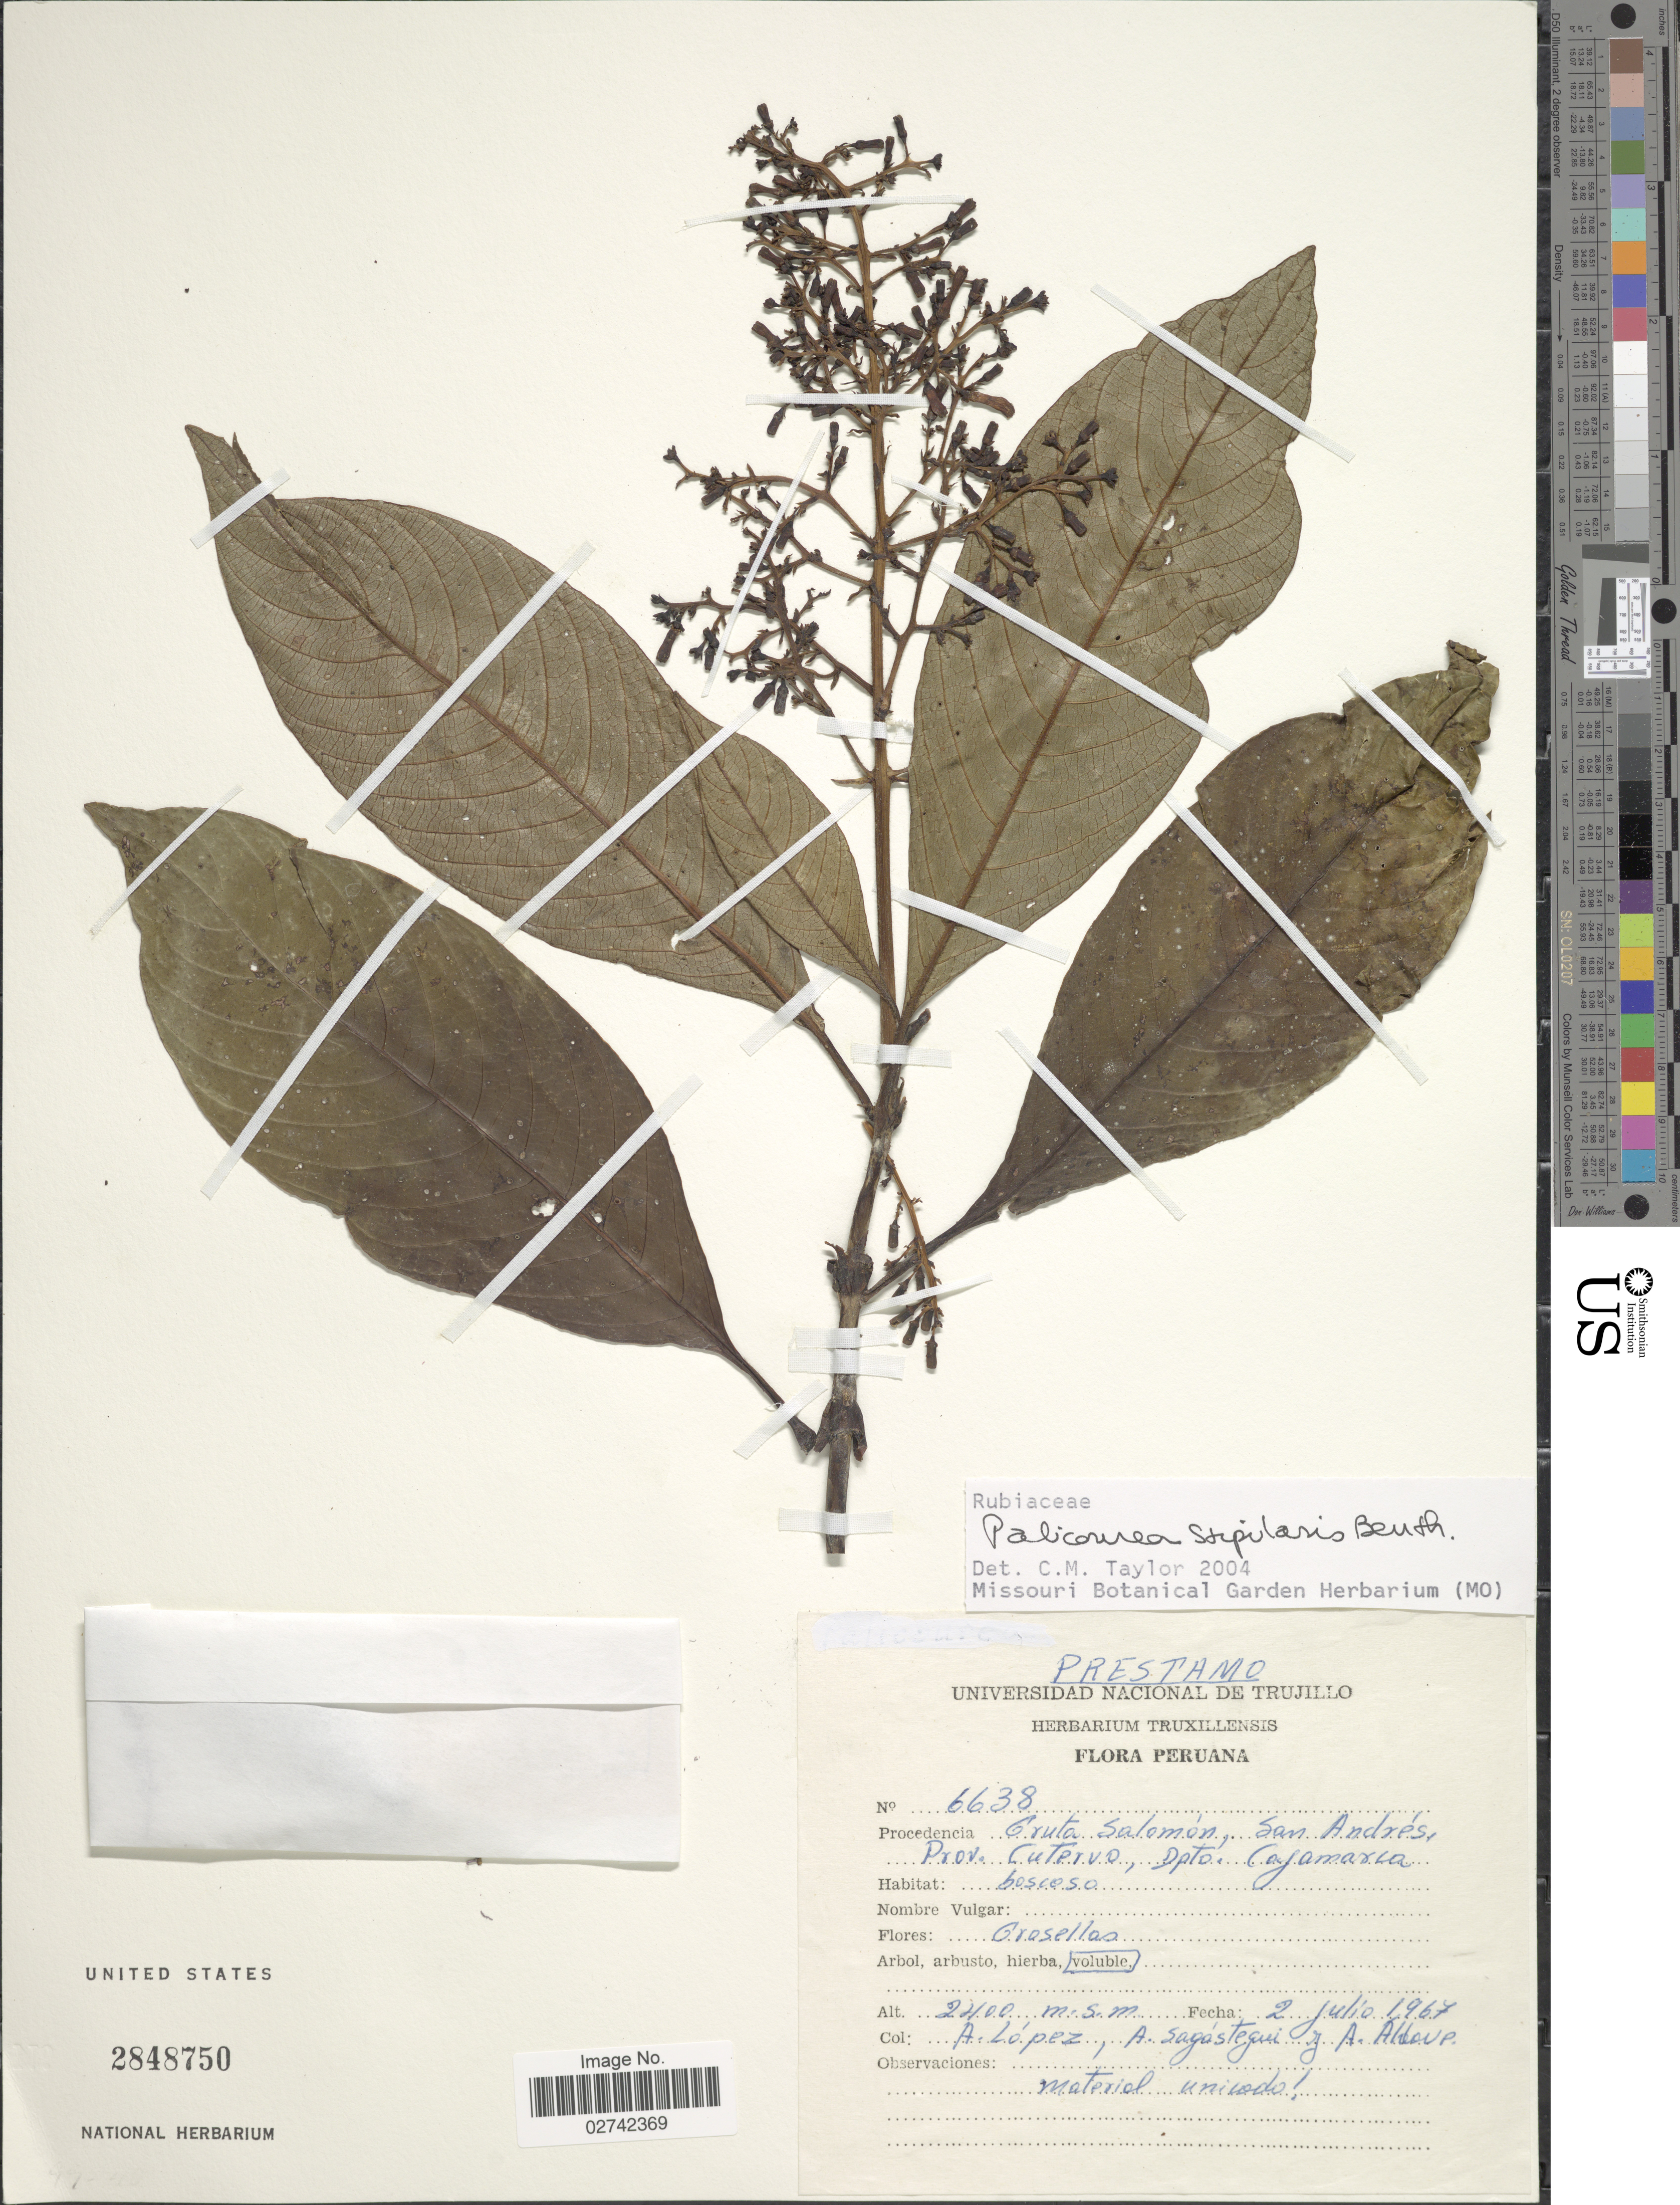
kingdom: Plantae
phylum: Tracheophyta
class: Magnoliopsida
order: Gentianales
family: Rubiaceae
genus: Palicourea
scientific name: Palicourea stipularis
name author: Benth.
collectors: A. López, A. Sagástequi & A. Aldave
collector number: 6638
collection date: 1967-07-02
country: Peru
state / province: Cajamarca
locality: Peruana, Gruta salomen, San Andres, Prov. Cutervo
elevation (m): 2400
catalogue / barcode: US 2848750